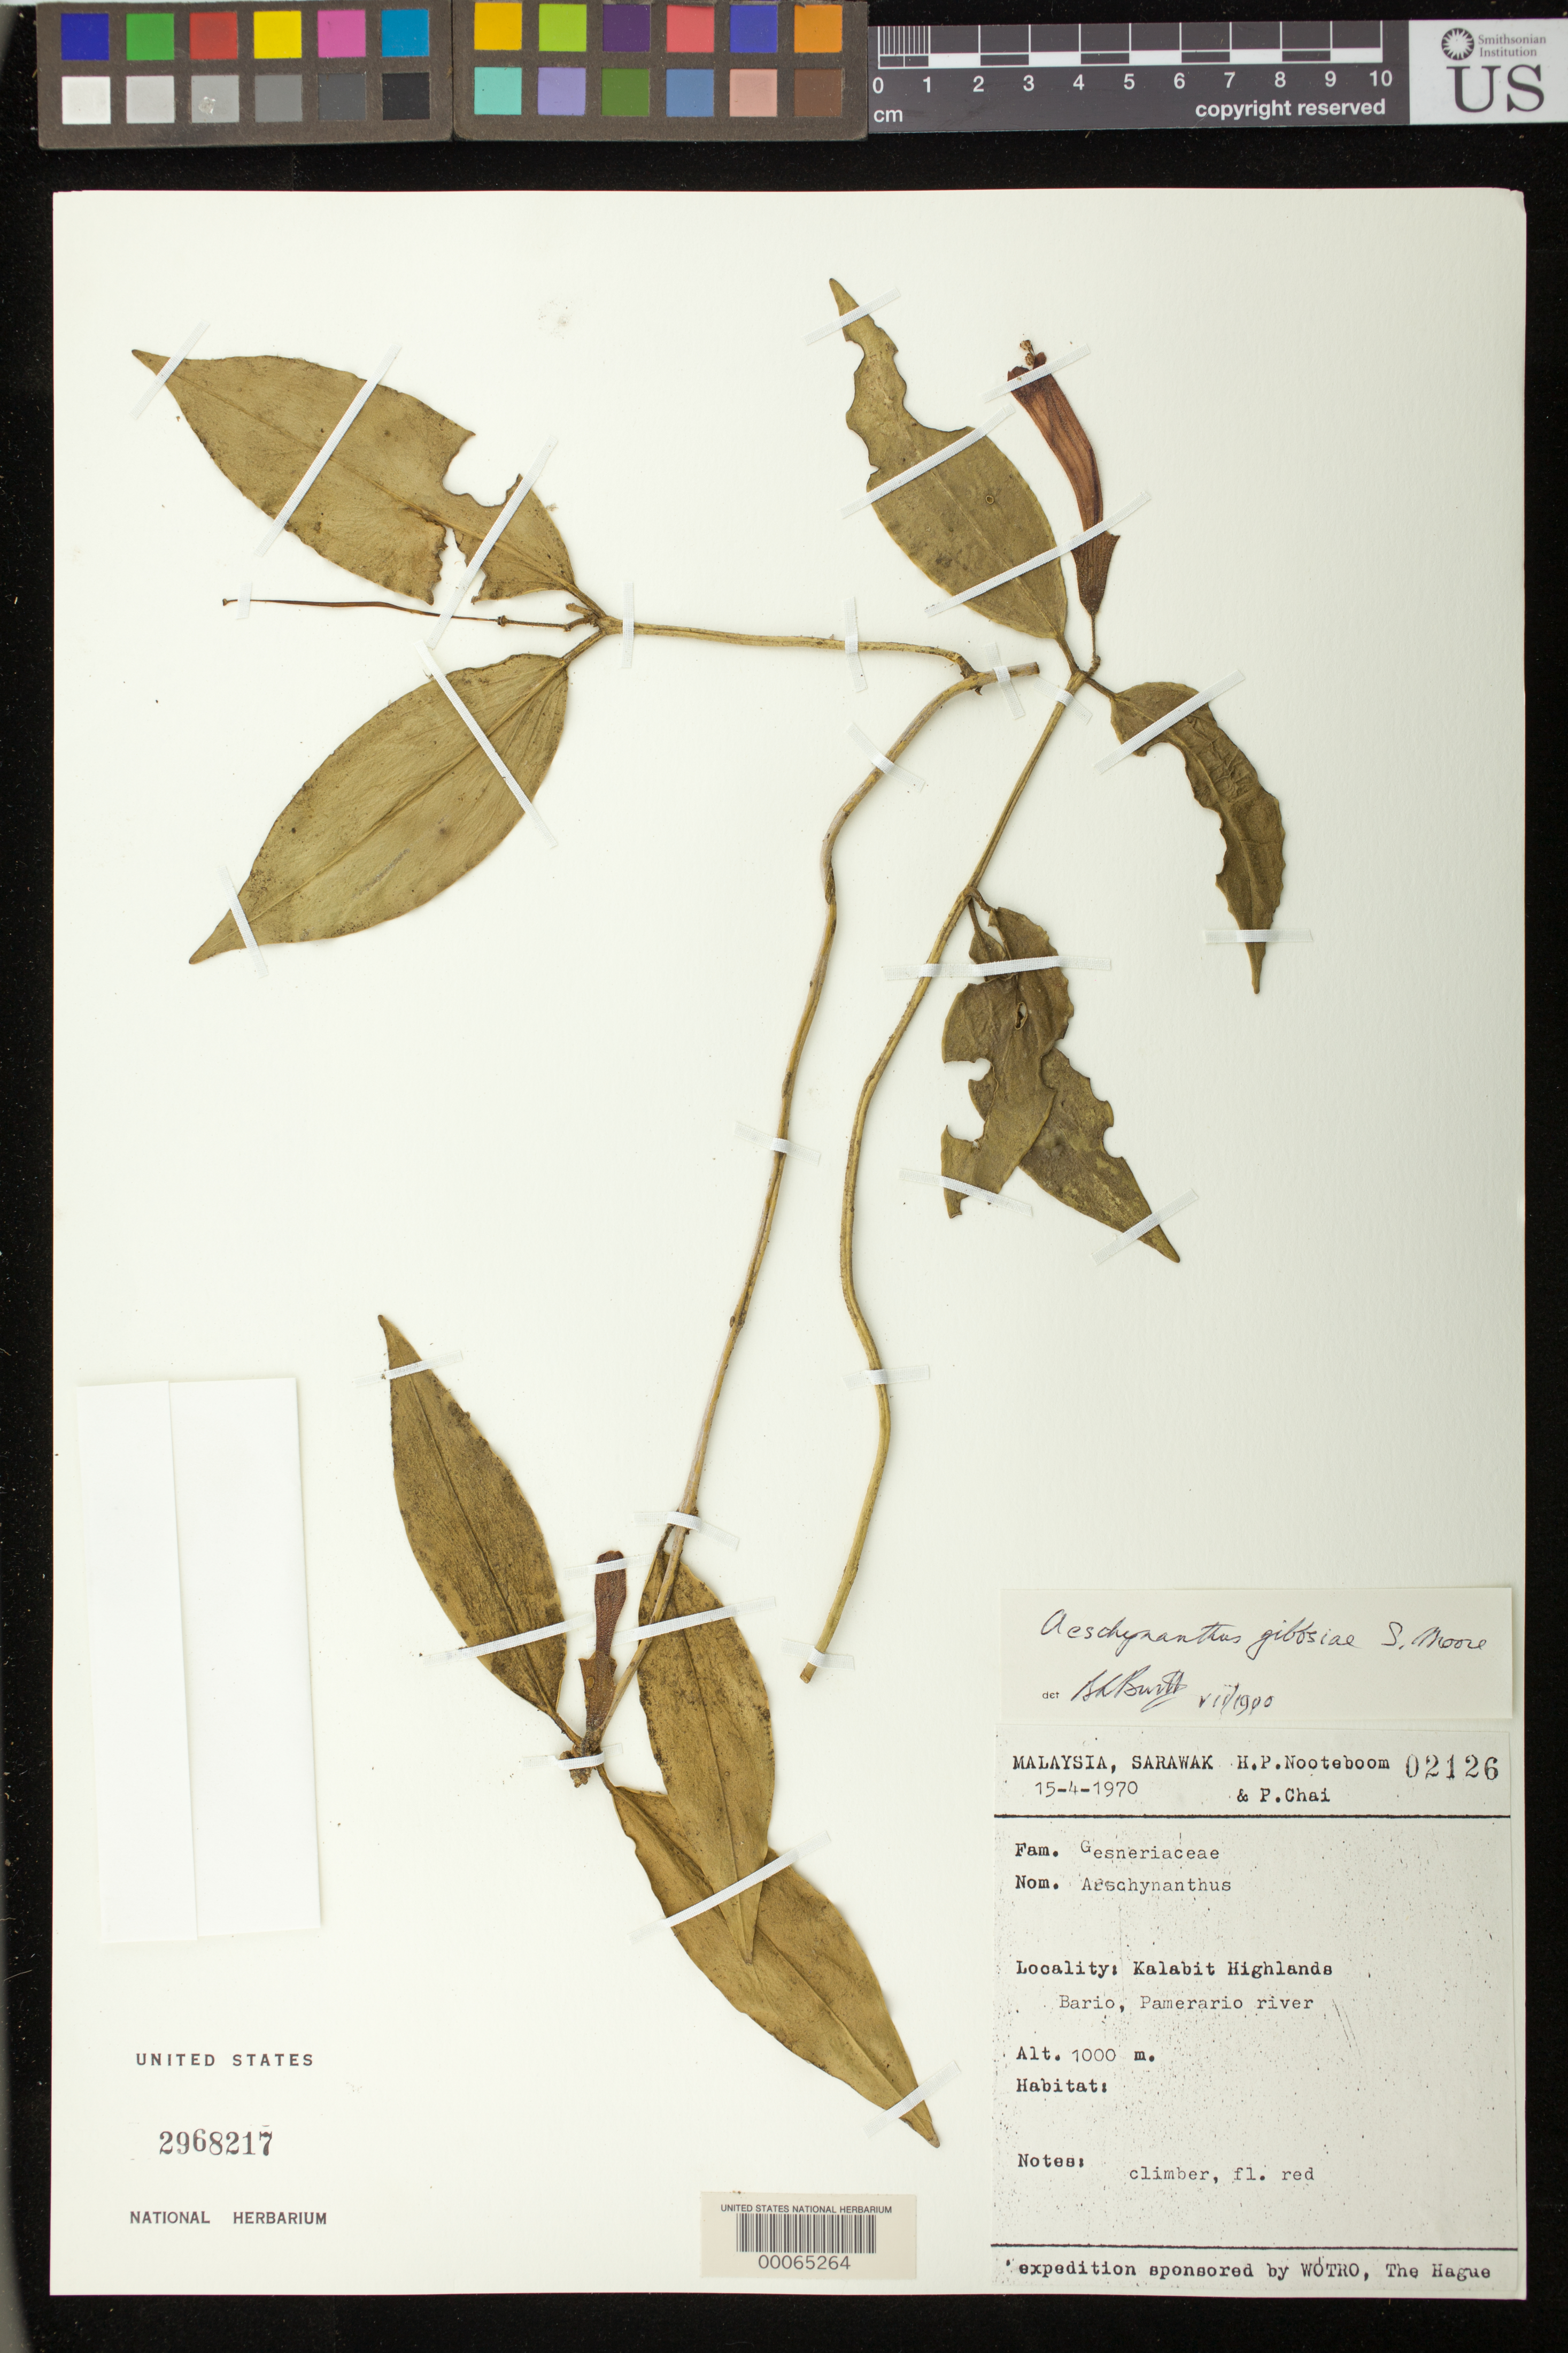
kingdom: Plantae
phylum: Tracheophyta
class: Magnoliopsida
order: Lamiales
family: Gesneriaceae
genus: Aeschynanthus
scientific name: Aeschynanthus gibbsiae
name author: S. Moore ex Gibbs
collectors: H. P. Nooteboom & P. Chai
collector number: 02126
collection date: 1970-04-15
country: Malaysia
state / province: Sarawak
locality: Kalabit Highlands, Bario, Pamerario river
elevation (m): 1000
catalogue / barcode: US 2968217